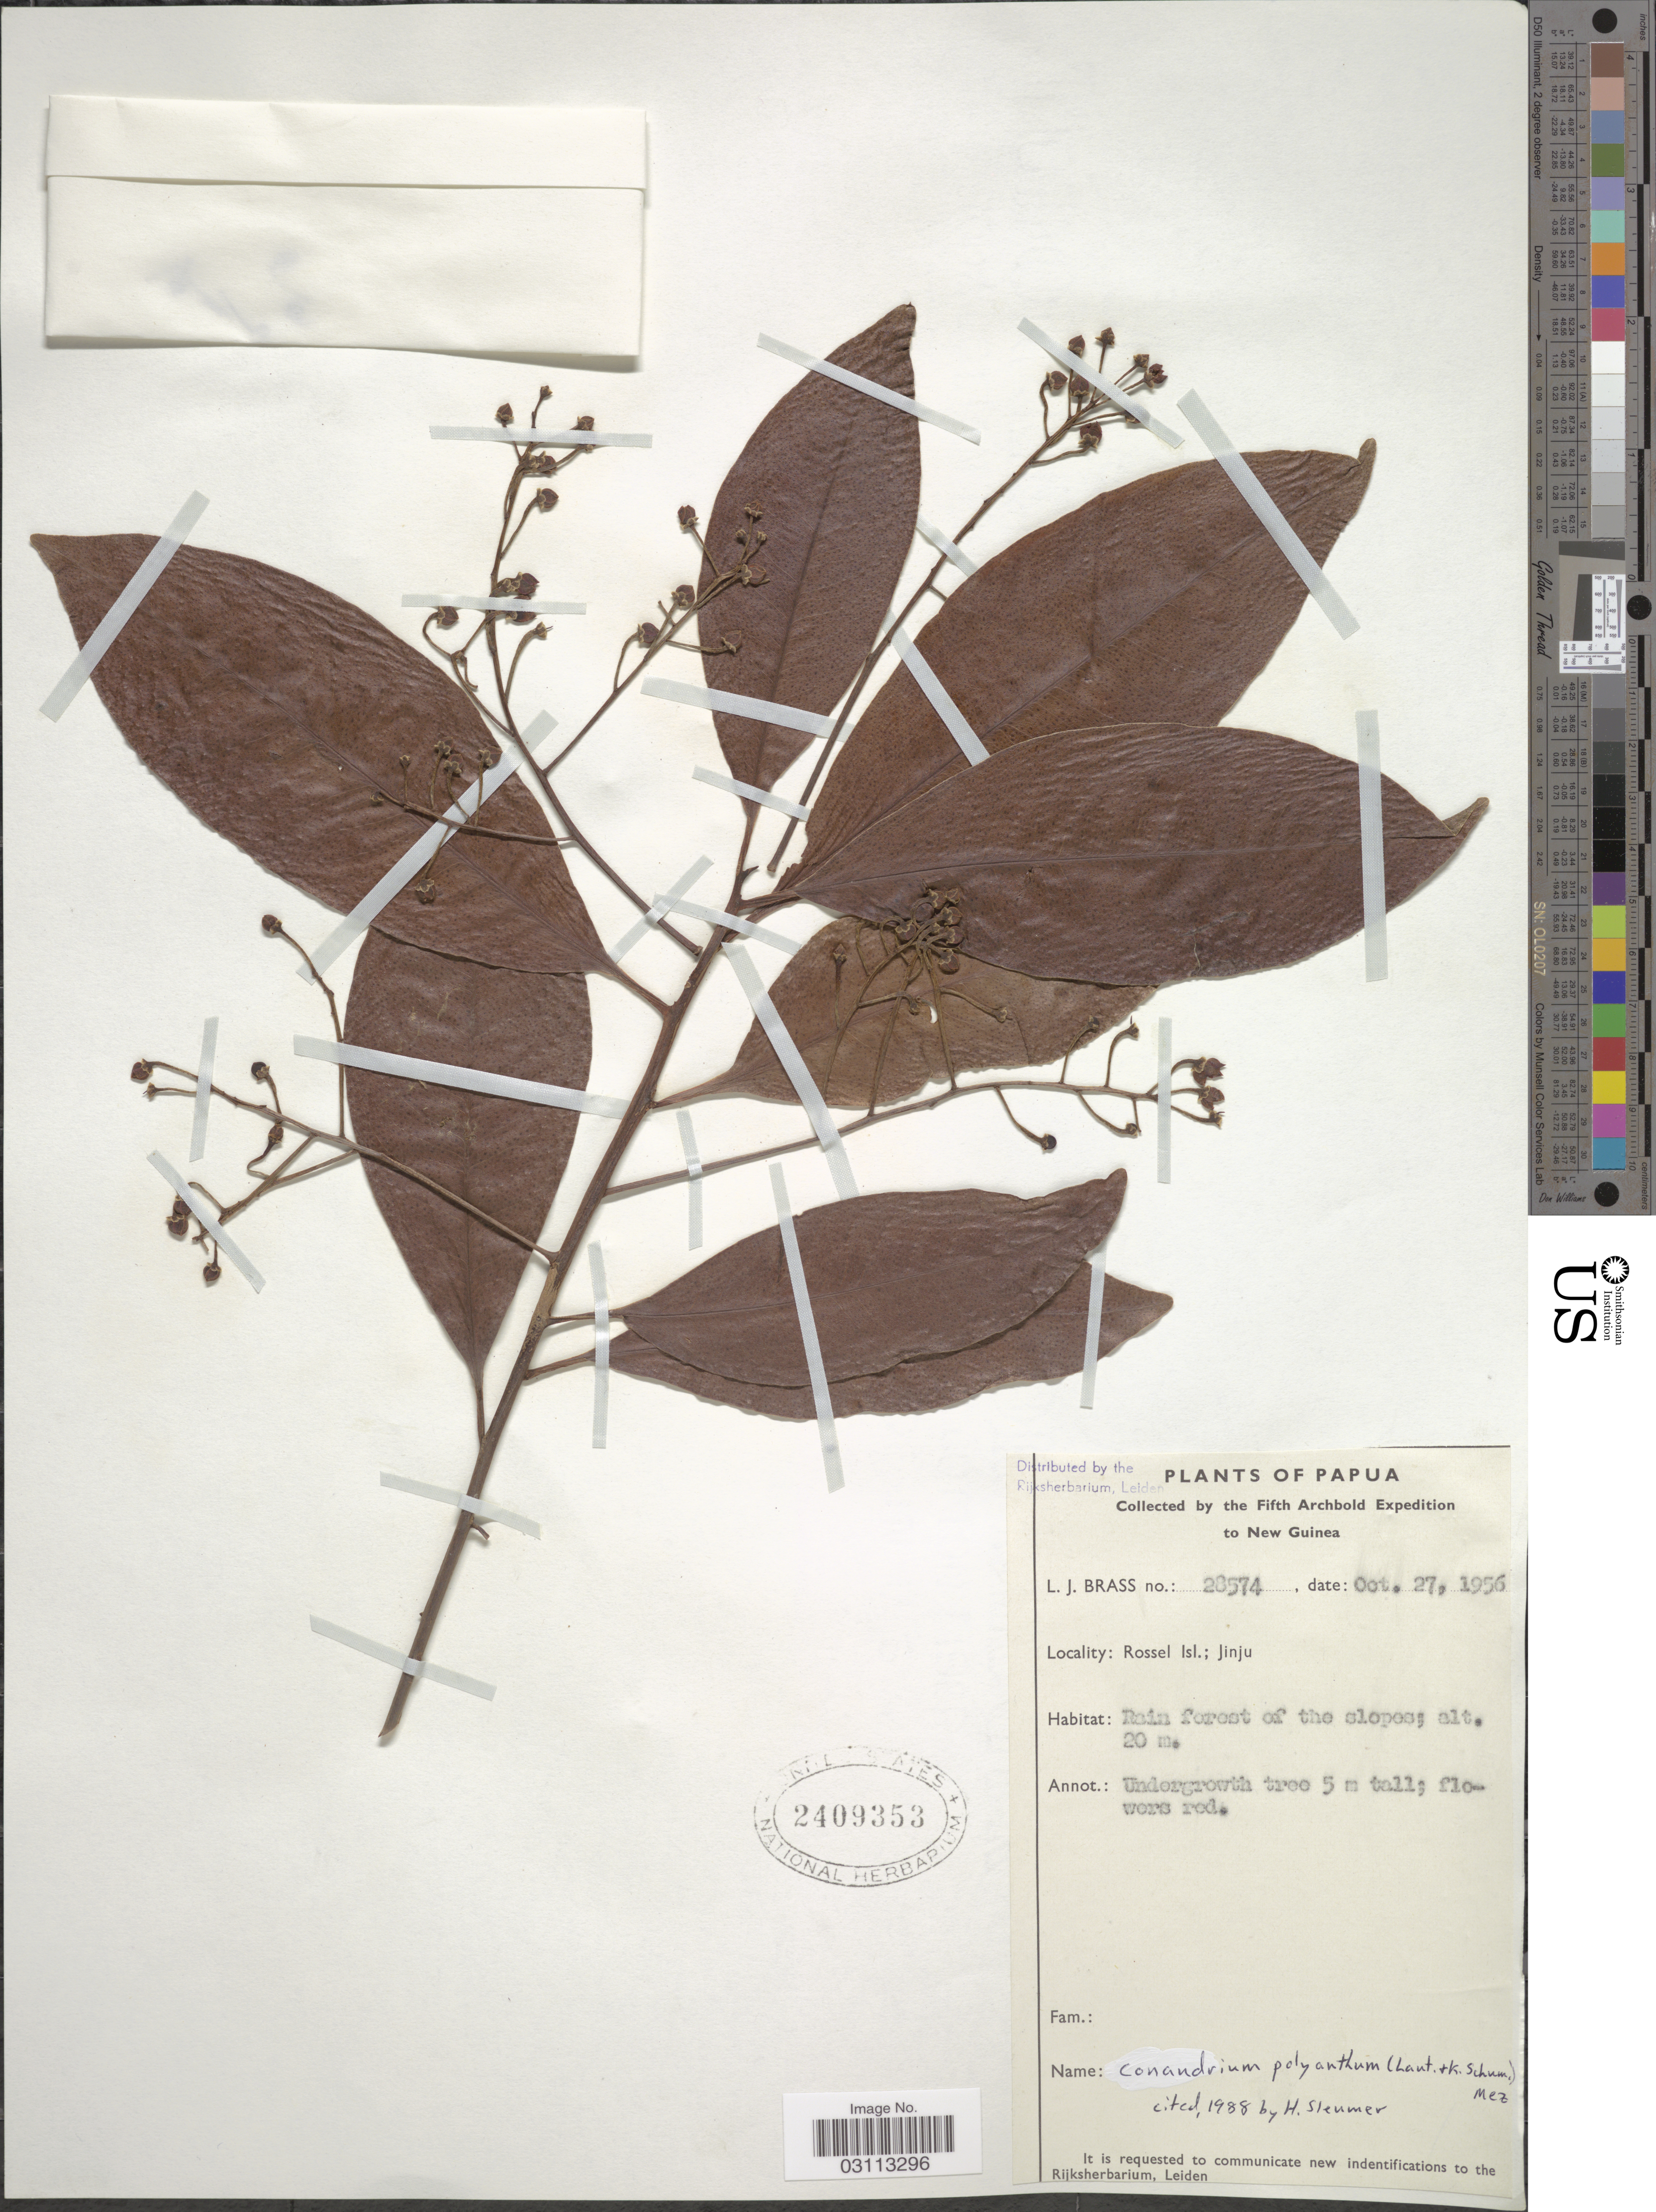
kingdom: Plantae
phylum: Tracheophyta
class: Magnoliopsida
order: Ericales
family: Primulaceae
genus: Conandrium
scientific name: Conandrium polyanthum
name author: (Lauterb. & K. Schum.) Mez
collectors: L. J. Brass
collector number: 28574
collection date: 1956-10-27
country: Papua New Guinea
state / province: Milne Bay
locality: New Guinea. Rossel Isl.; Jinju.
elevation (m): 20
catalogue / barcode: US 2409353